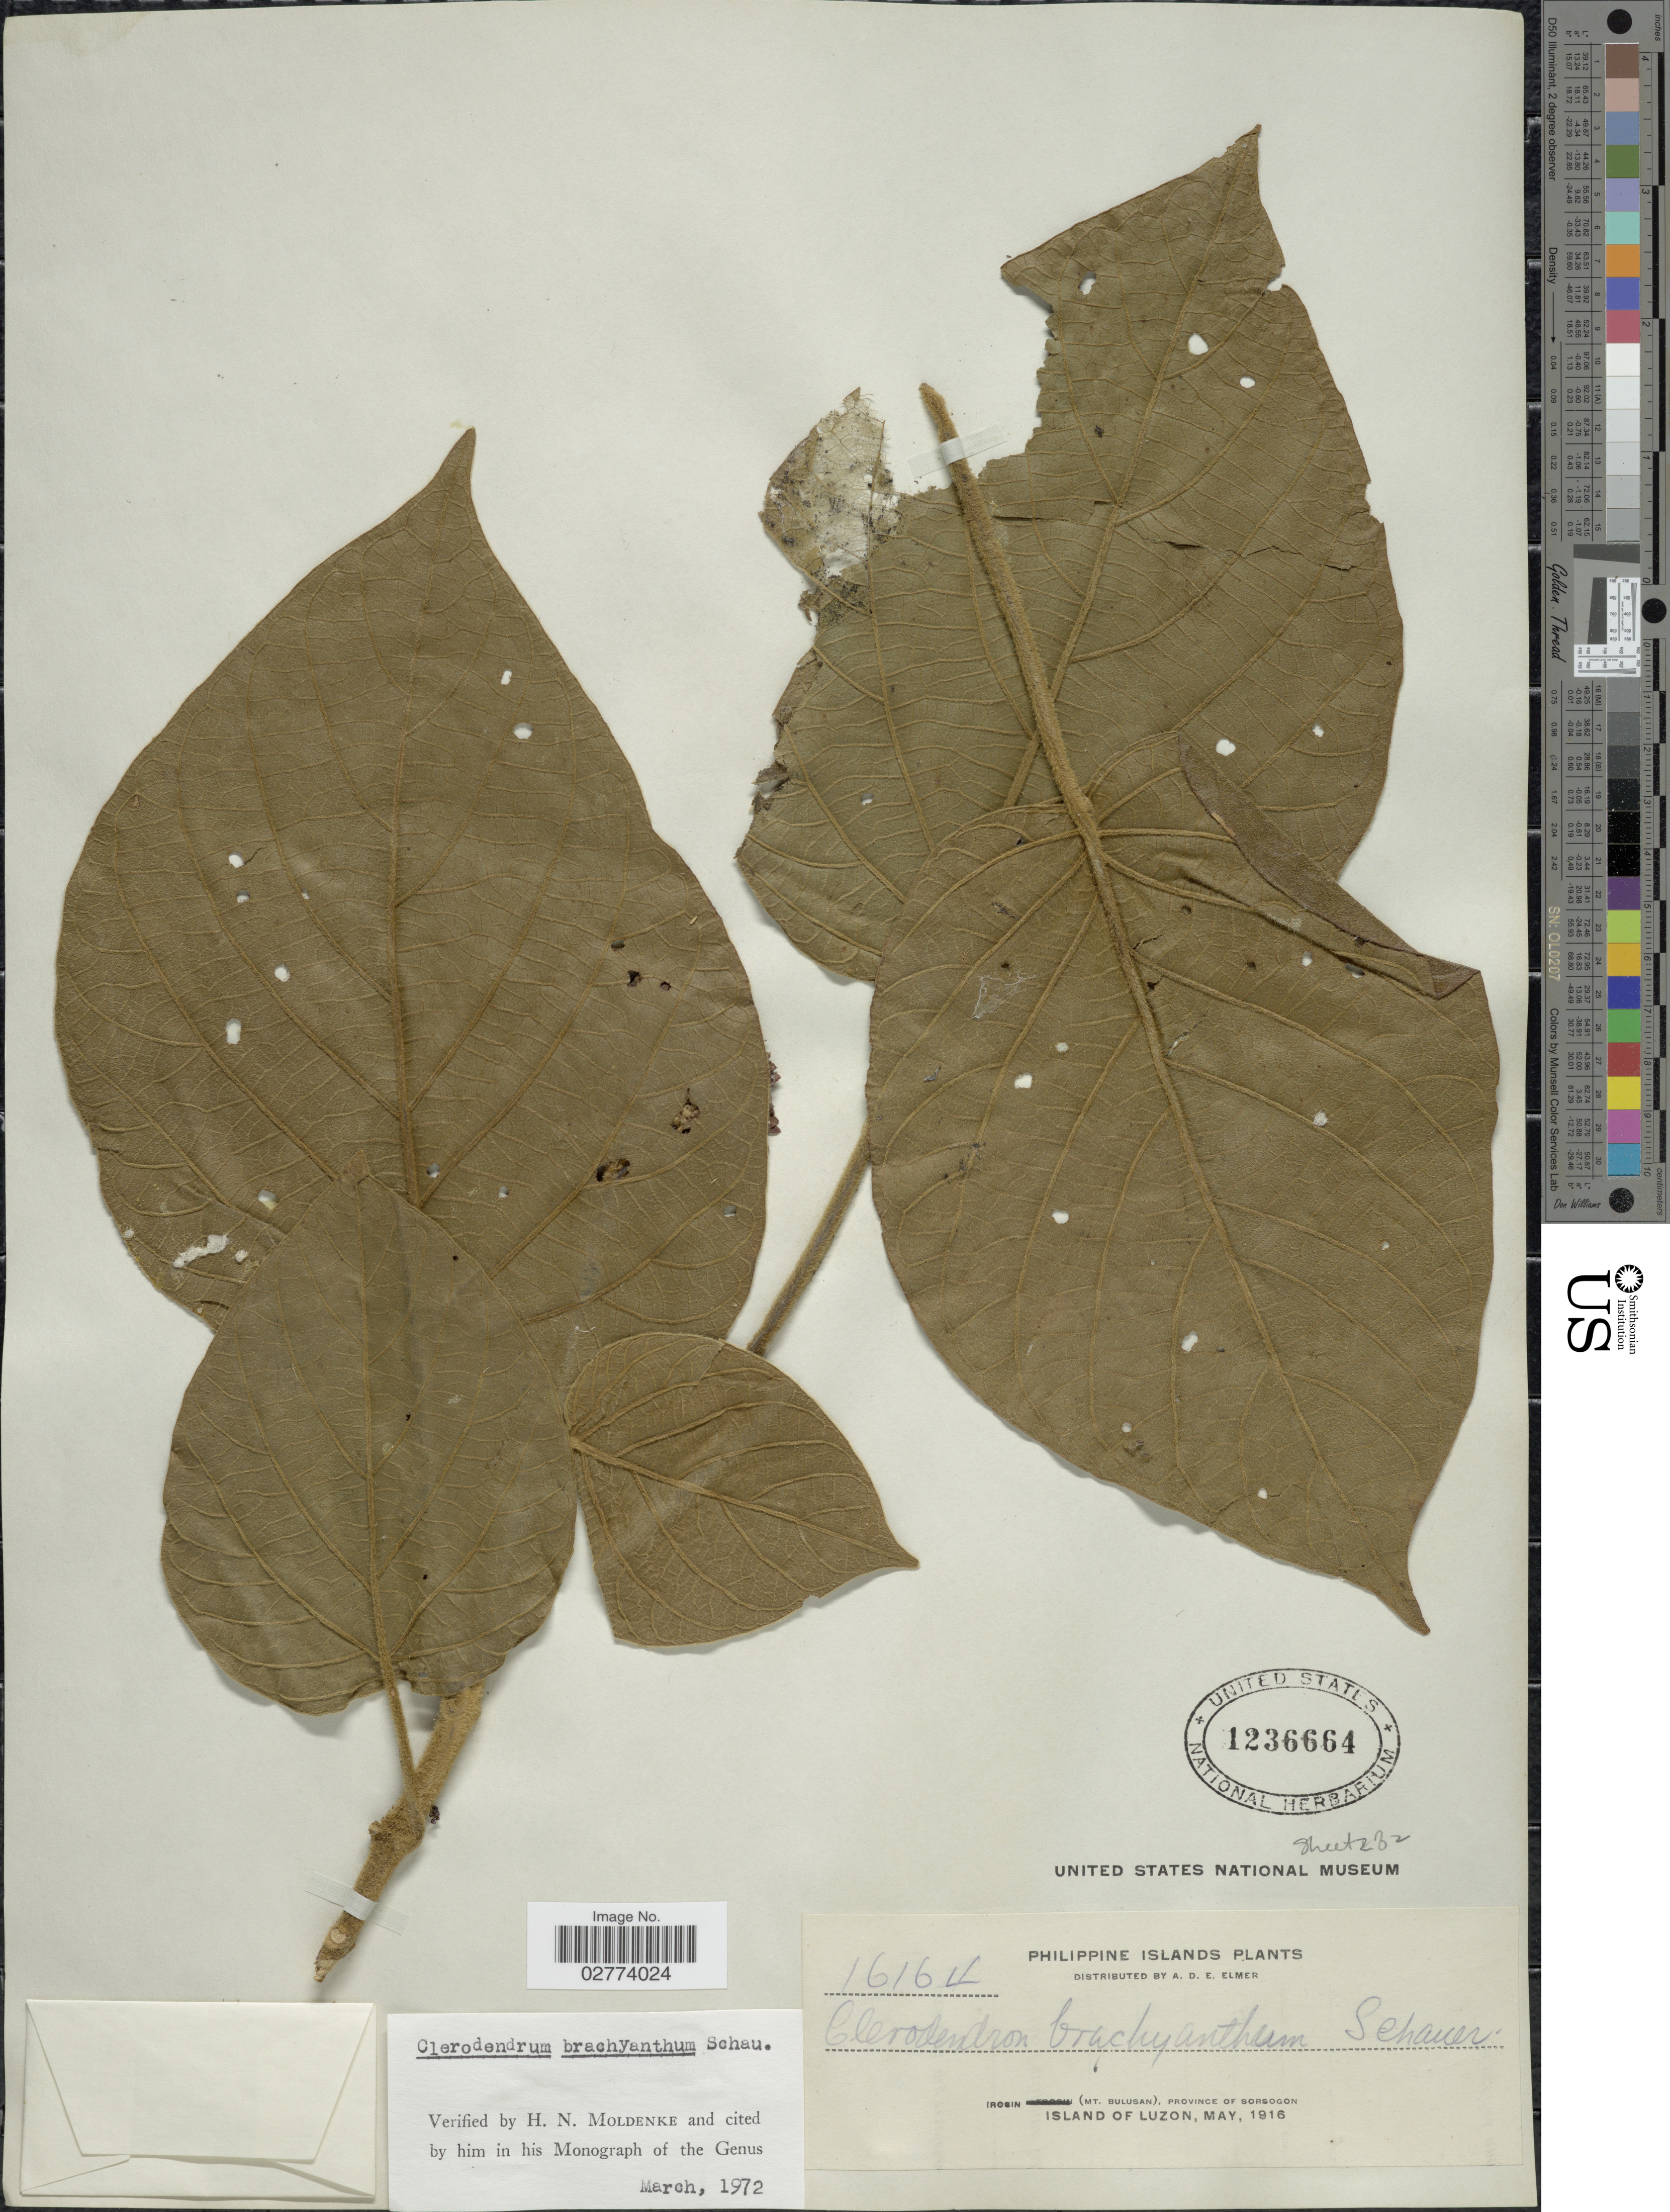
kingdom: Plantae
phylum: Tracheophyta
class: Magnoliopsida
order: Lamiales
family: Lamiaceae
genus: Clerodendrum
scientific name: Clerodendrum brachyanthum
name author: Schauer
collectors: A. D. E. Elmer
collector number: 16164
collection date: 1916-05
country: Philippines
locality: Irosin (Mt. Bulusan), Province of Sorsogon, Island of Luzon.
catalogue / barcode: US 1236664